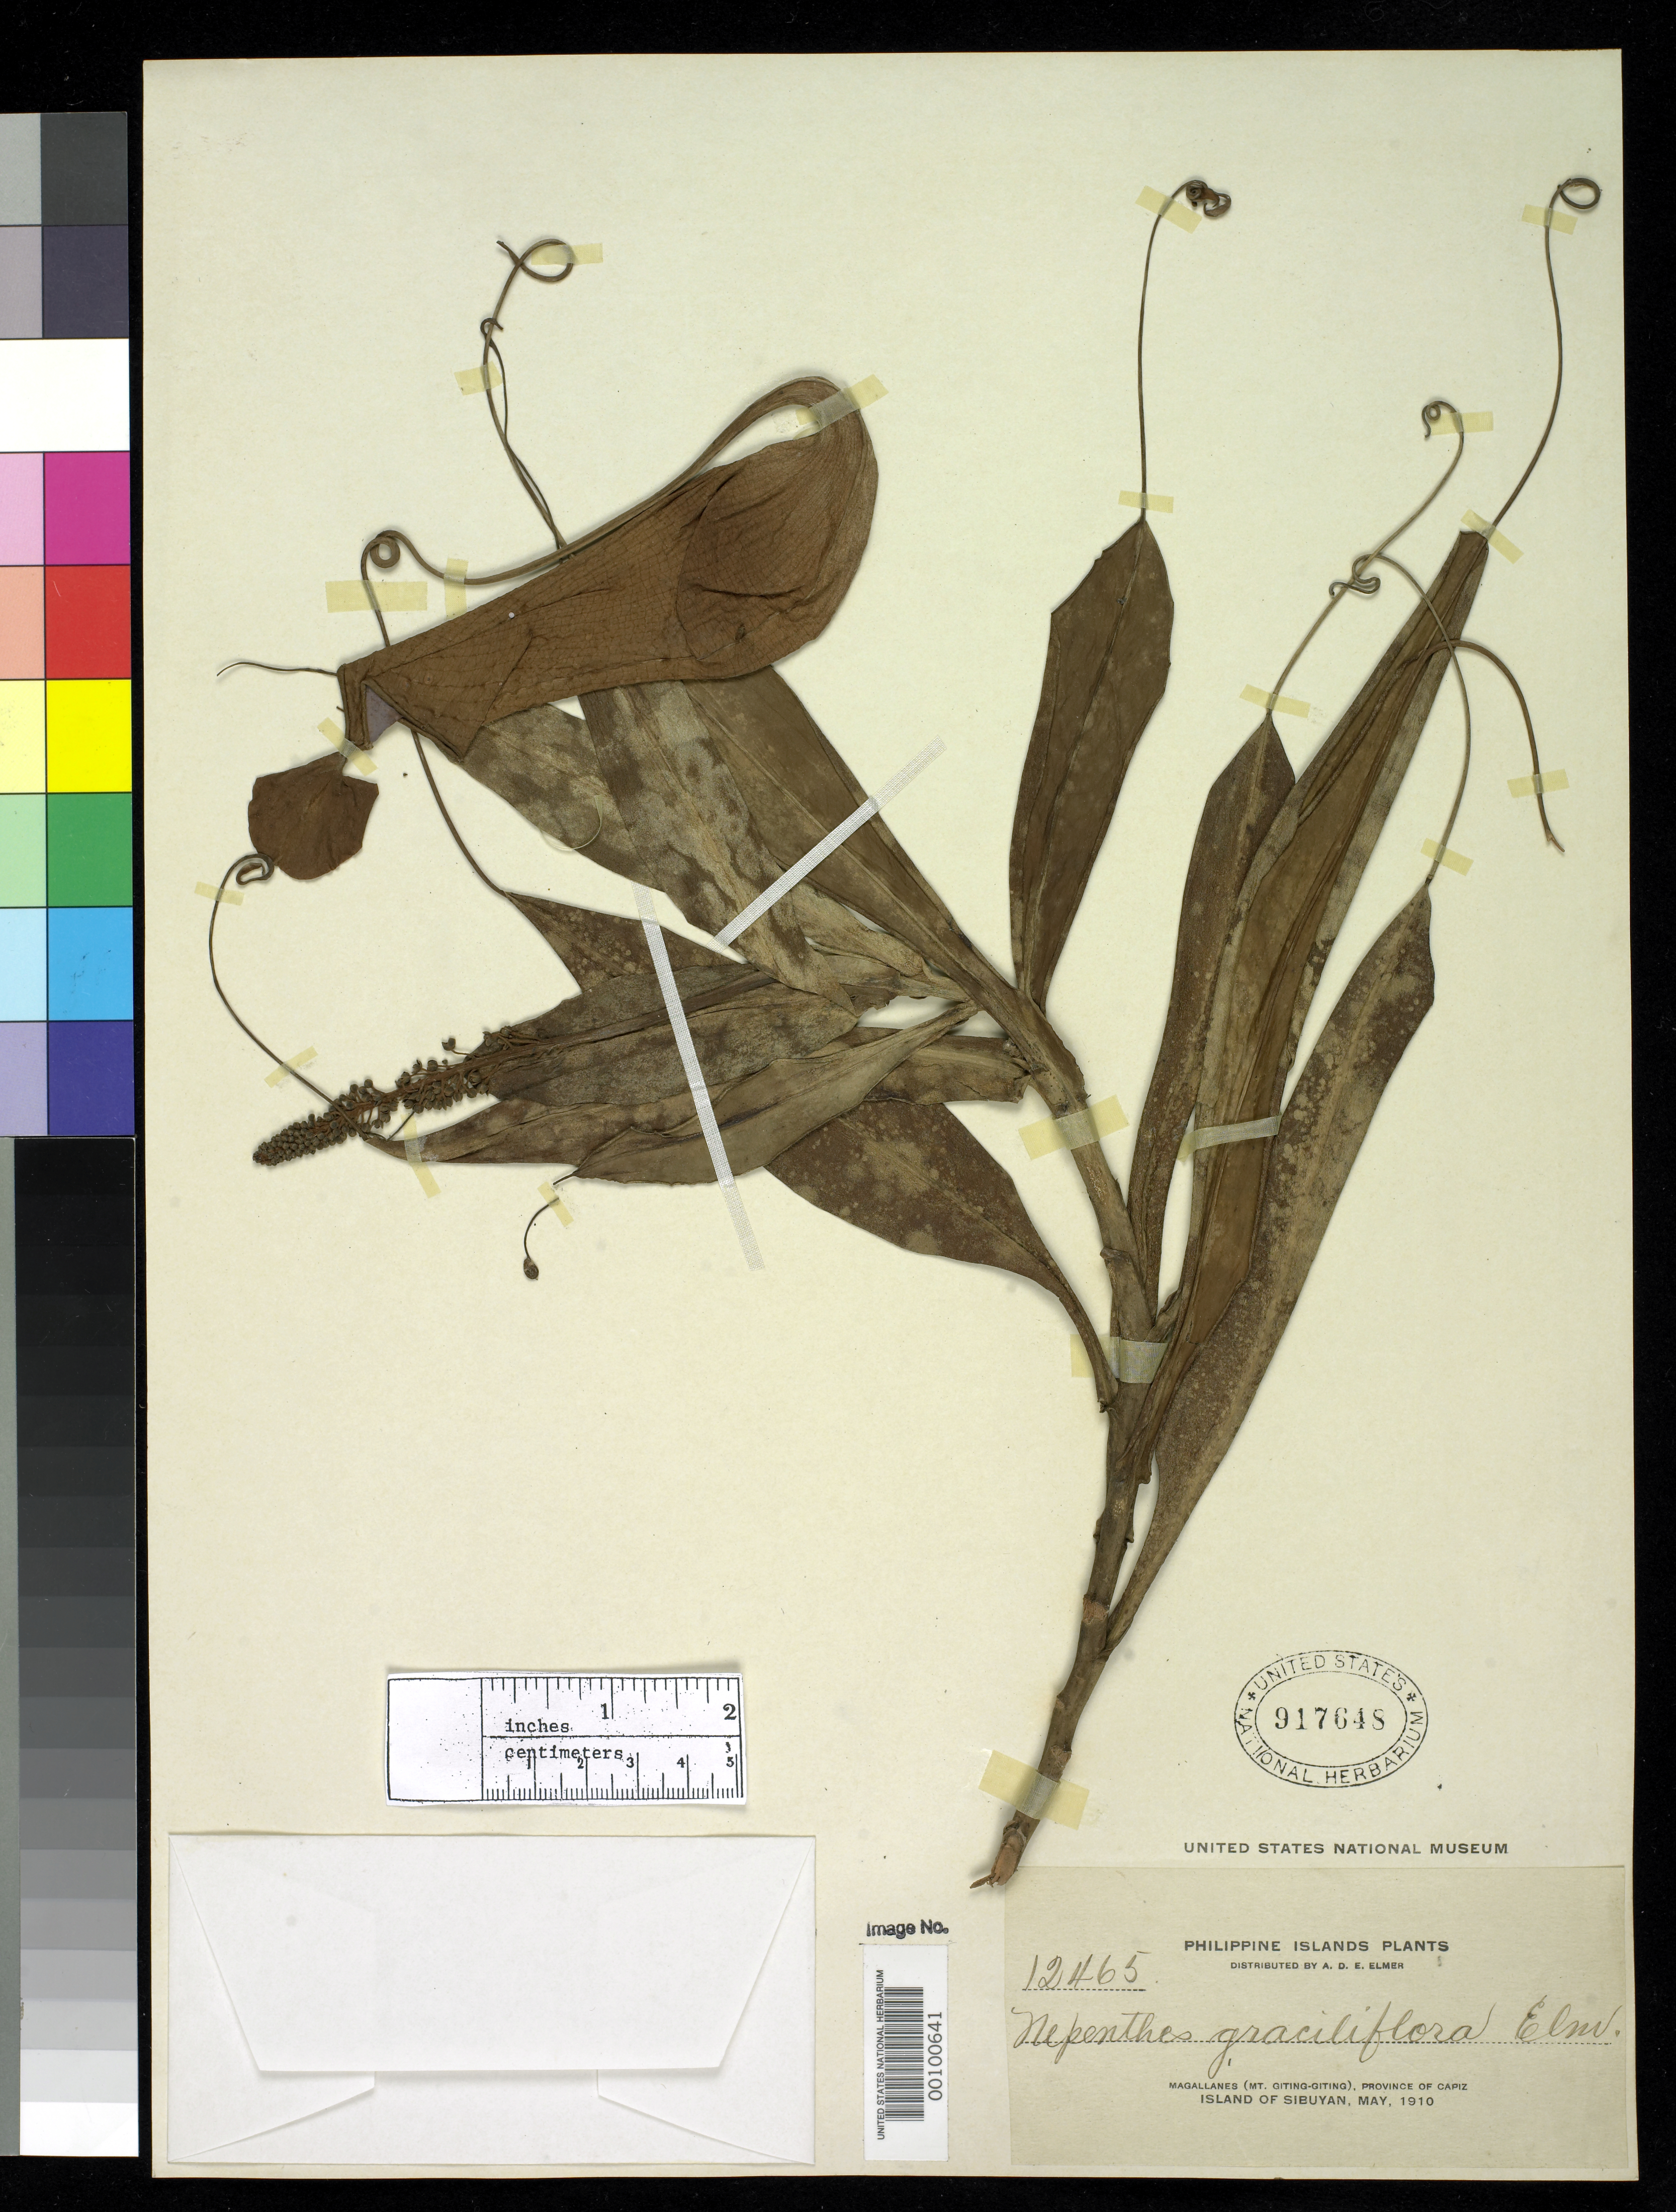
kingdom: Plantae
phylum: Tracheophyta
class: Magnoliopsida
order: Caryophyllales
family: Nepenthaceae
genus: Nepenthes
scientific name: Nepenthes graciliflora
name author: Elmer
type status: Isotype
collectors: A. D. E. Elmer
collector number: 12465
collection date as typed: May 1910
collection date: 1910-05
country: Philippines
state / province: Mimaropa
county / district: Romblon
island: Sibuyan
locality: Magallanes, Mt. Giting-Giting.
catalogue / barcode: US 917648